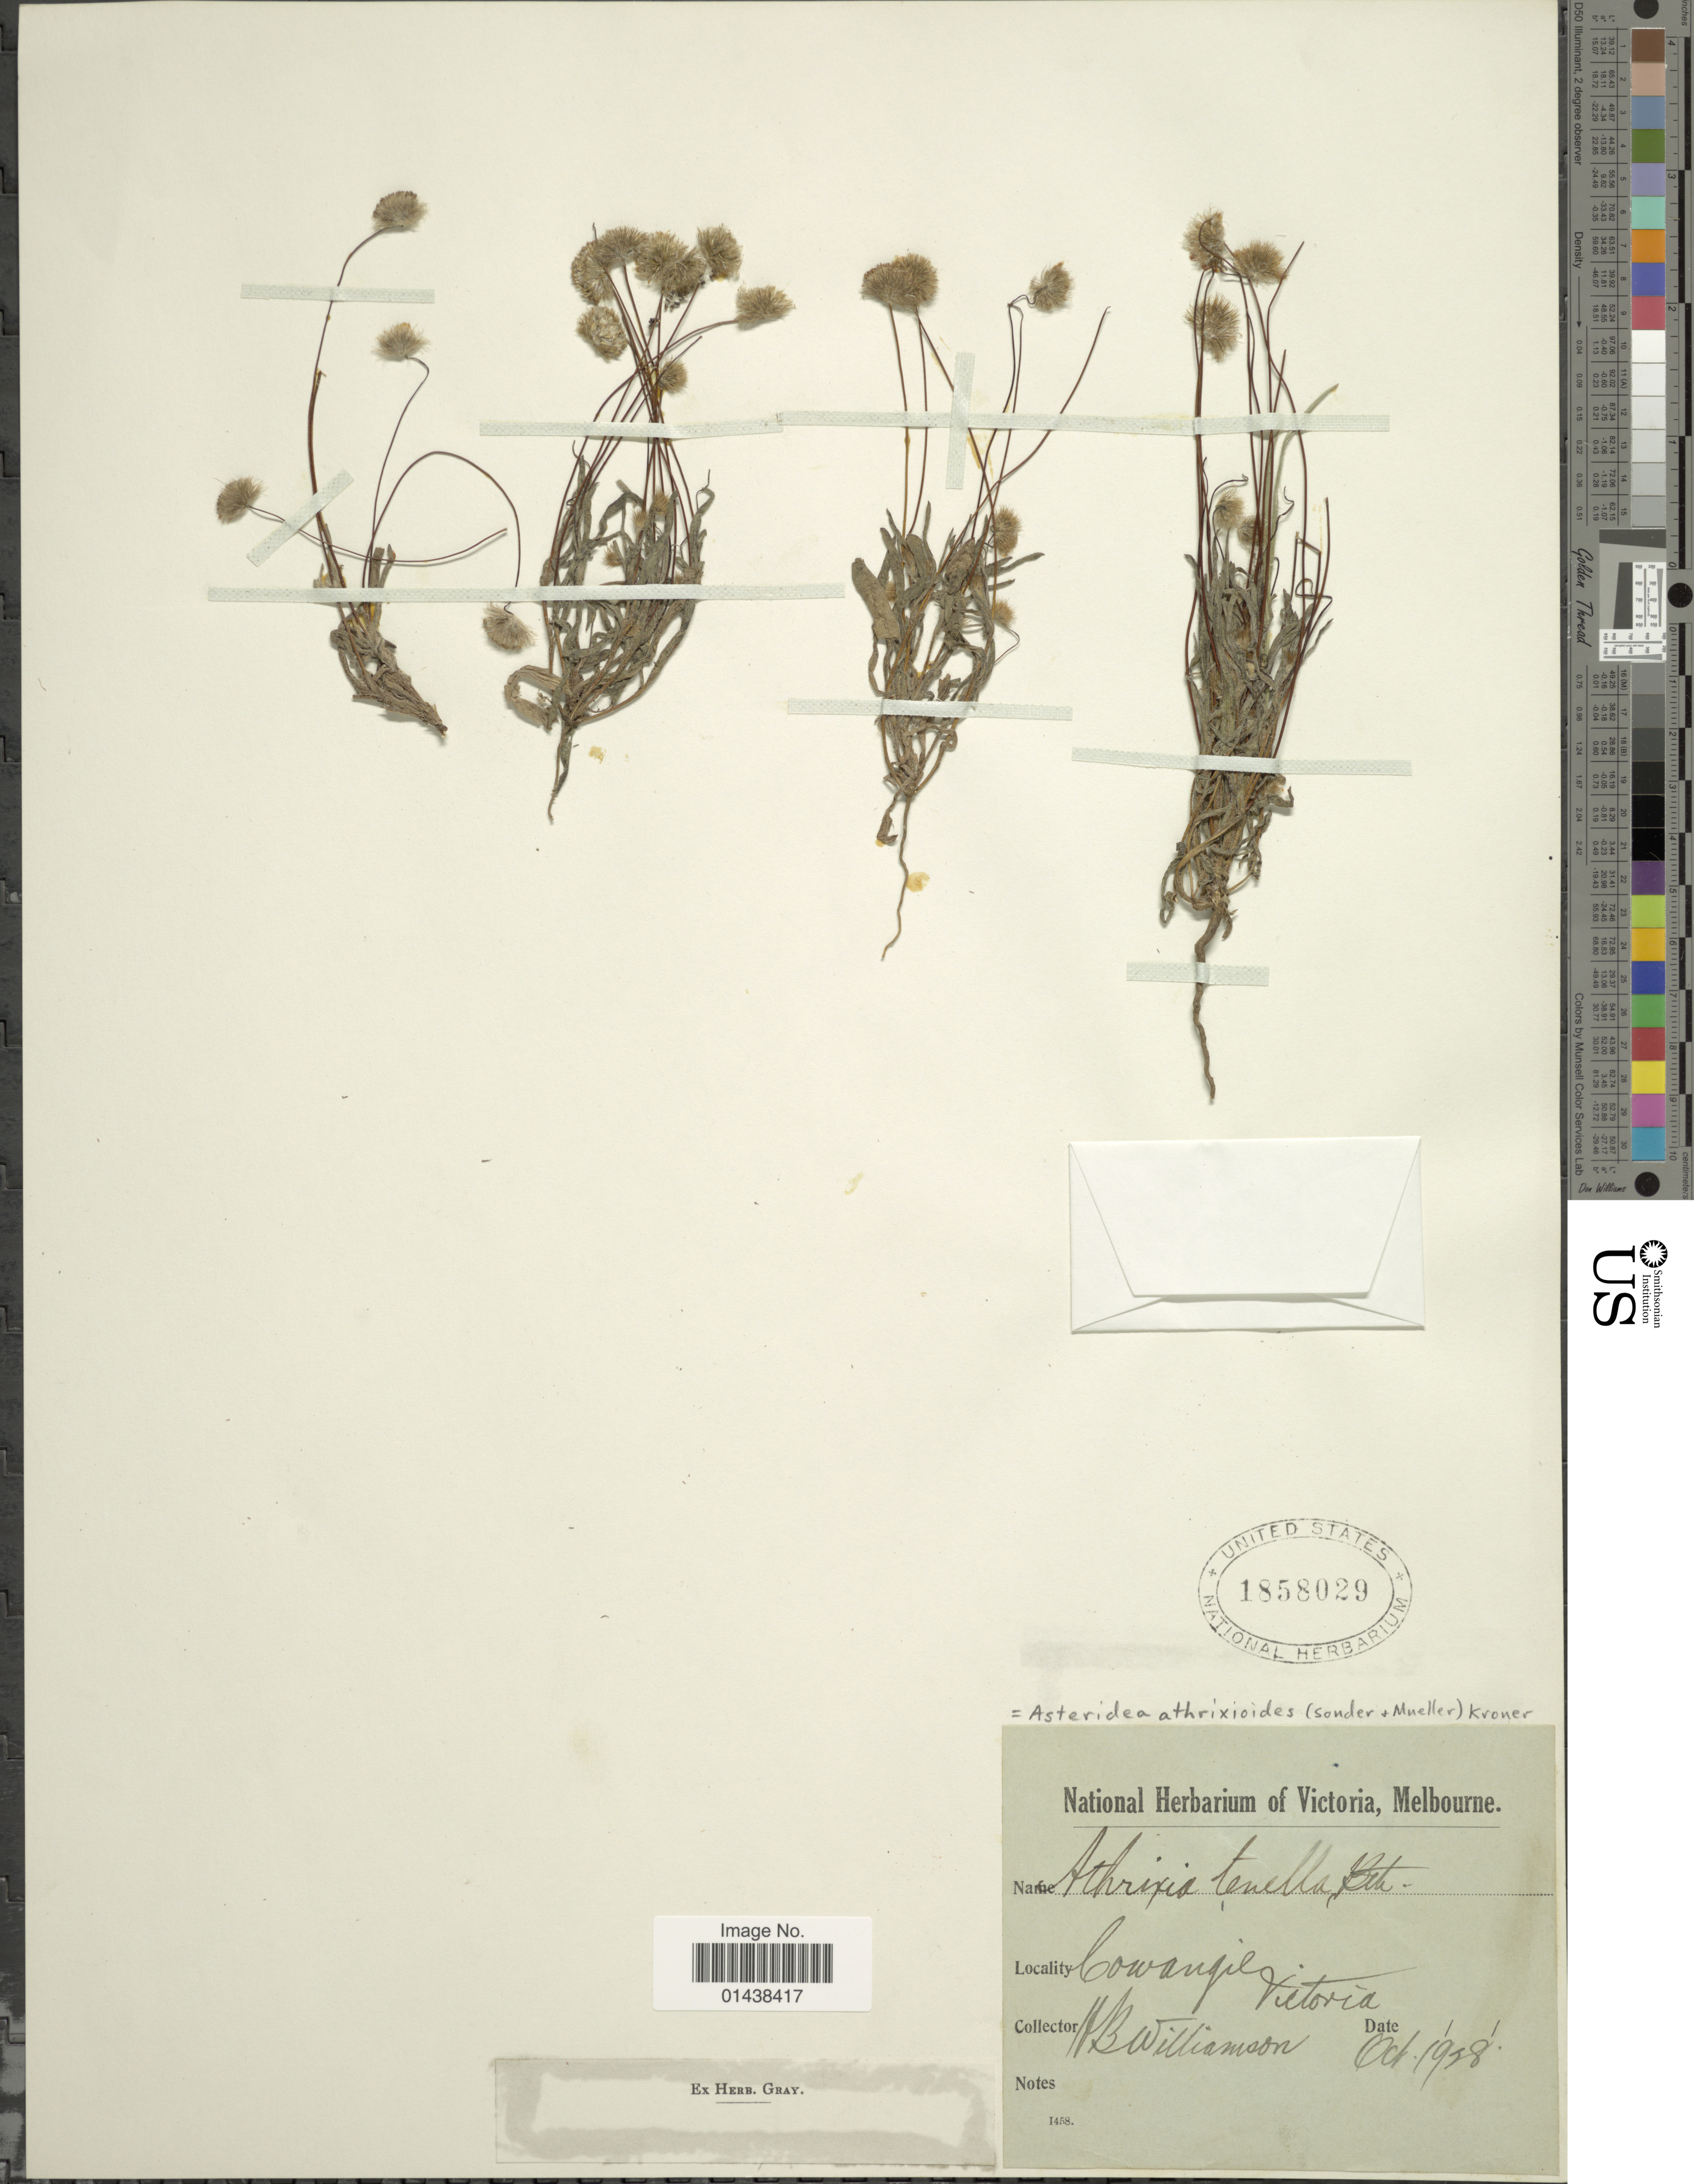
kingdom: Plantae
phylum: Tracheophyta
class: Magnoliopsida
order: Asterales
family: Asteraceae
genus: Asteridea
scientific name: Asteridea athrixioides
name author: (Sond. & F. Muell.) Kroner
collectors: H. Williamson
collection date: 1938-10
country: Australia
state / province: Victoria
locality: Cowanqie, Victoria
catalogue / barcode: US 1858029